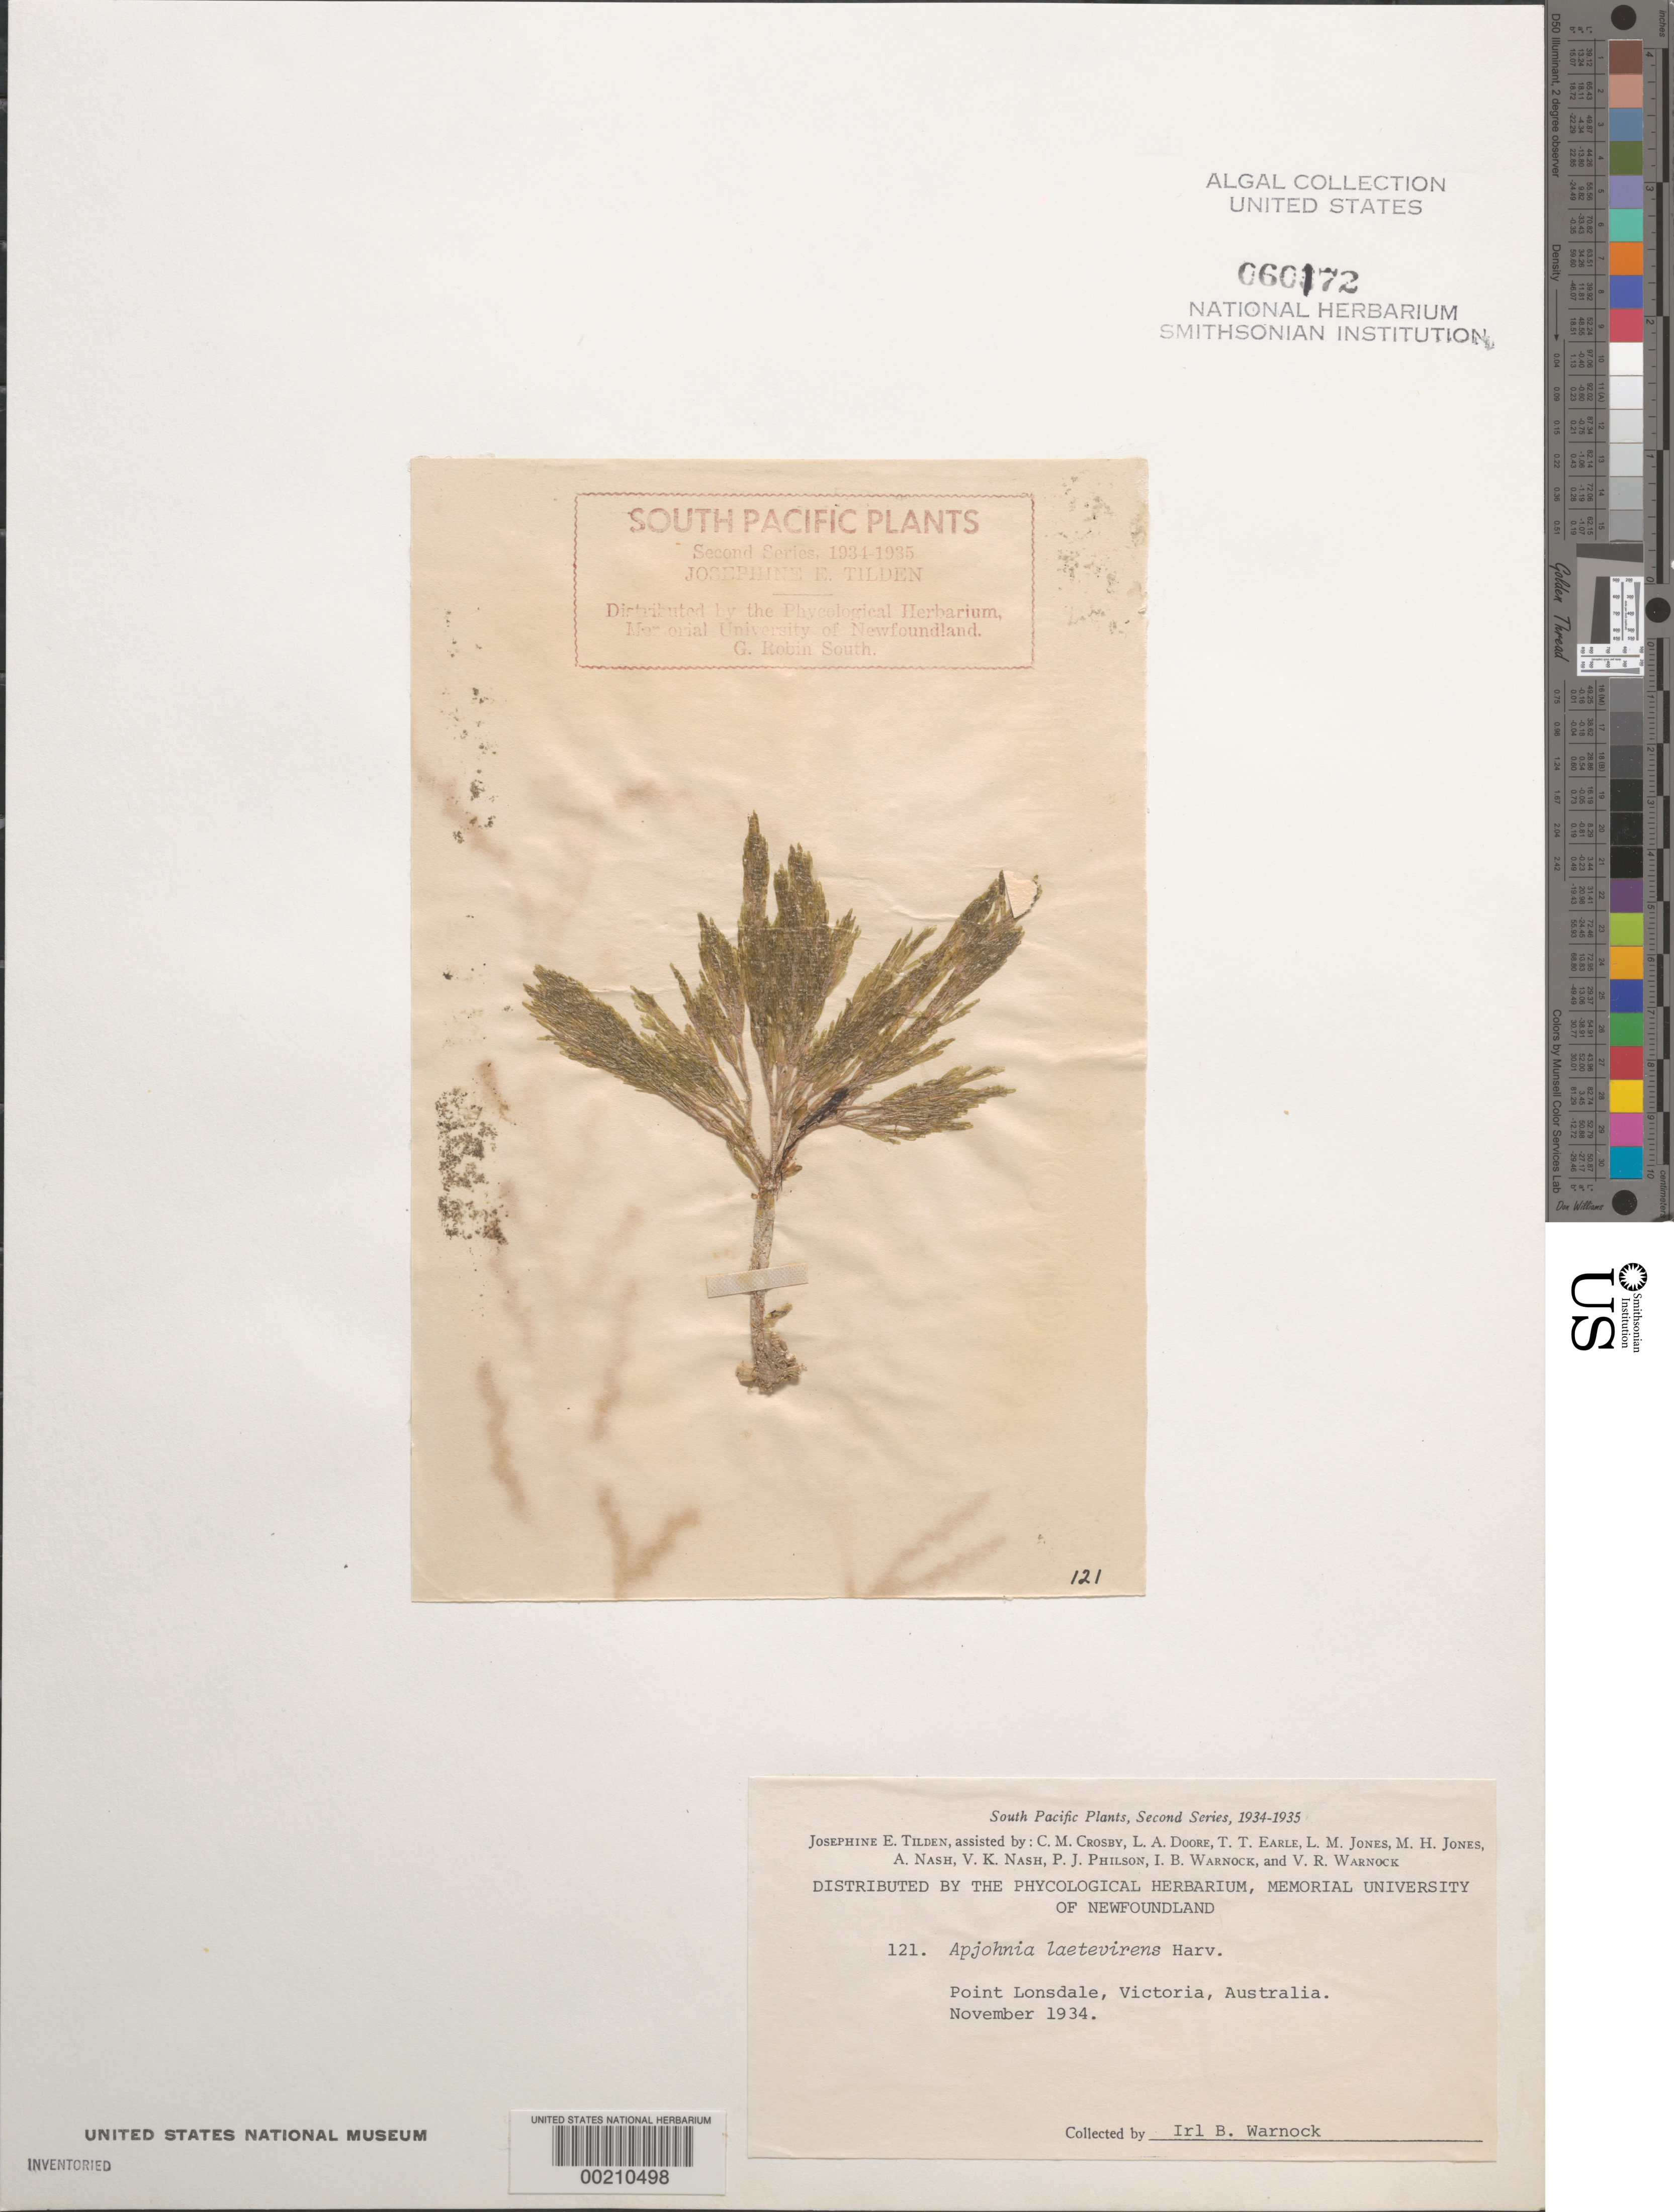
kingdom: Plantae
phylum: Chlorophyta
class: Ulvophyceae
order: Siphonocladales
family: Siphonocladaceae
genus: Apjohnia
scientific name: Apjohnia laetevirens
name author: Harvey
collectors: I. Warnock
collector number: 121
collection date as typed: Nov 1934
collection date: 1934-11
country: Australia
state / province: Victoria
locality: Point lonsdale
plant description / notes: Tilden, South Pacific Plants, Second Series, 1934-1935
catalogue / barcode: US 60172